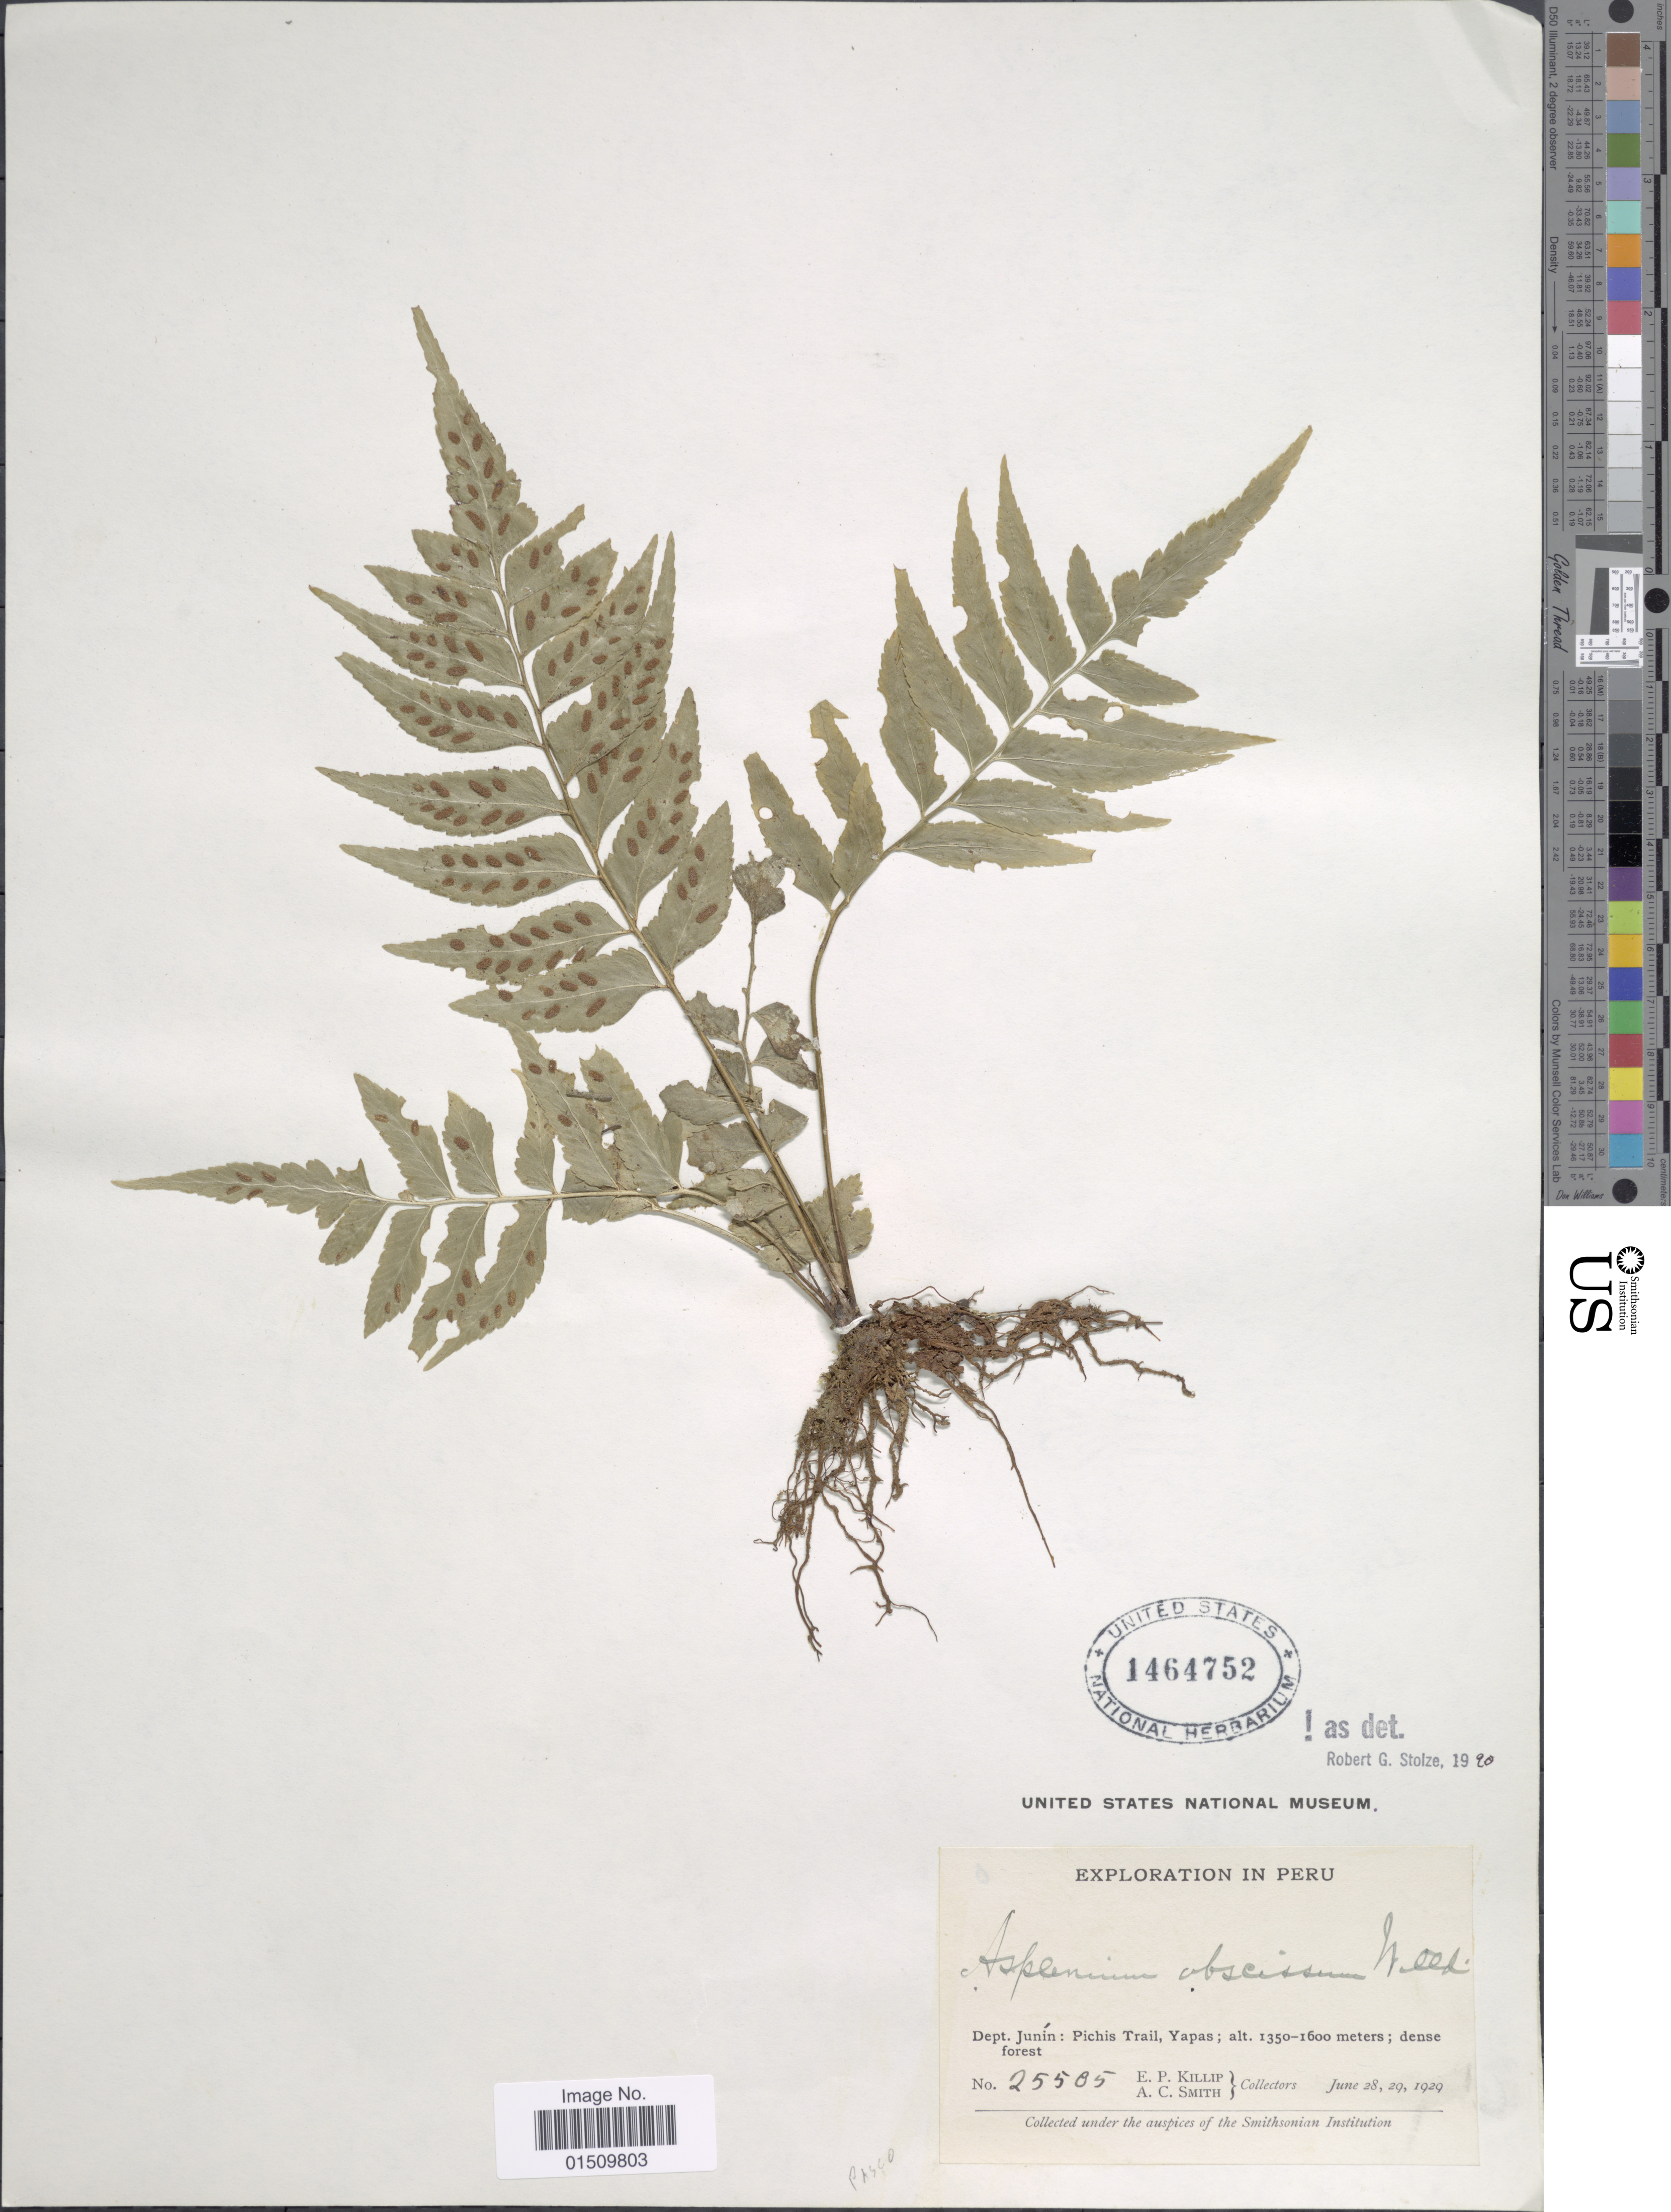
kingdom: Plantae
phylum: Tracheophyta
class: Polypodiopsida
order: Polypodiales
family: Aspleniaceae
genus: Asplenium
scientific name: Asplenium abscissum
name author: Willd.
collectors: E. P. Killip & A. C. Smith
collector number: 25585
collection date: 1929-06-28/1929-06-29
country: Peru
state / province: Junín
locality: Peru, Dept. Junin: Pichis Trail, Yapas.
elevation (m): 1350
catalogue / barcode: US 1464752